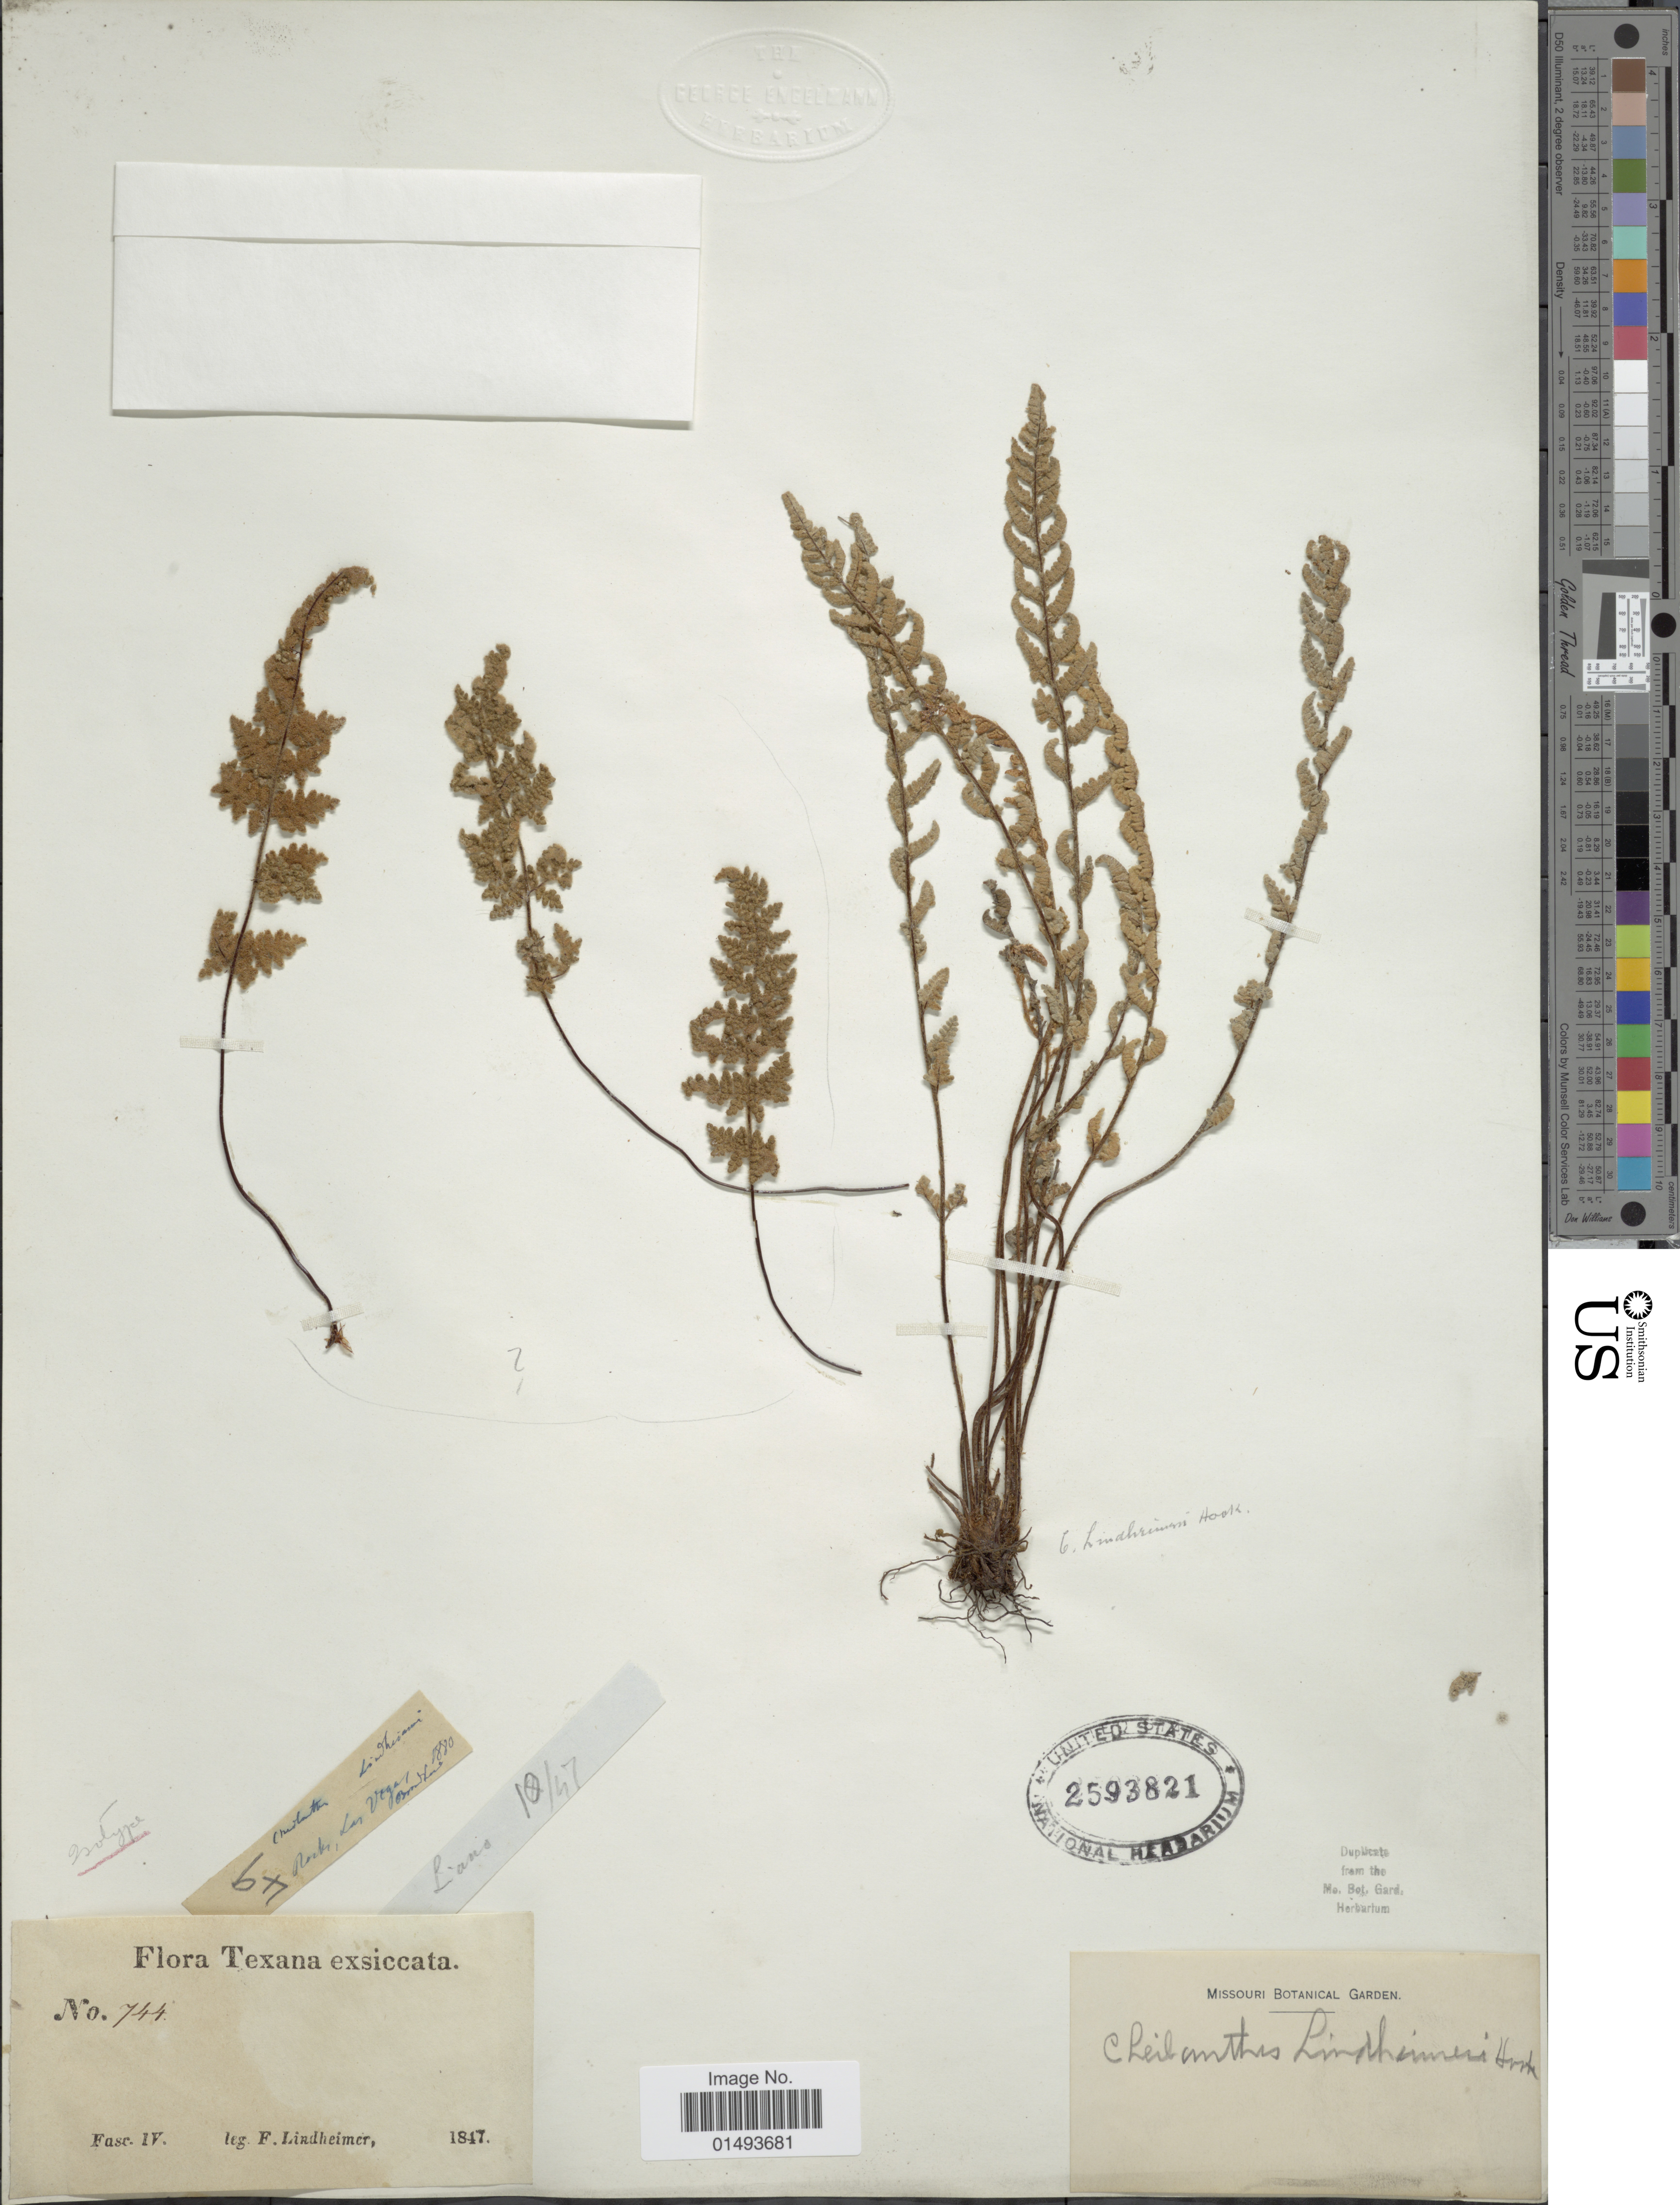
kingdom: Plantae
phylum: Tracheophyta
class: Polypodiopsida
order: Polypodiales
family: Pteridaceae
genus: Myriopteris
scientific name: Myriopteris lindheimeri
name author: (Hook.) J. Sm.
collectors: F. Lindheimer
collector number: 744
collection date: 1847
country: United States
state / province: Texas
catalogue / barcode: US 2593821